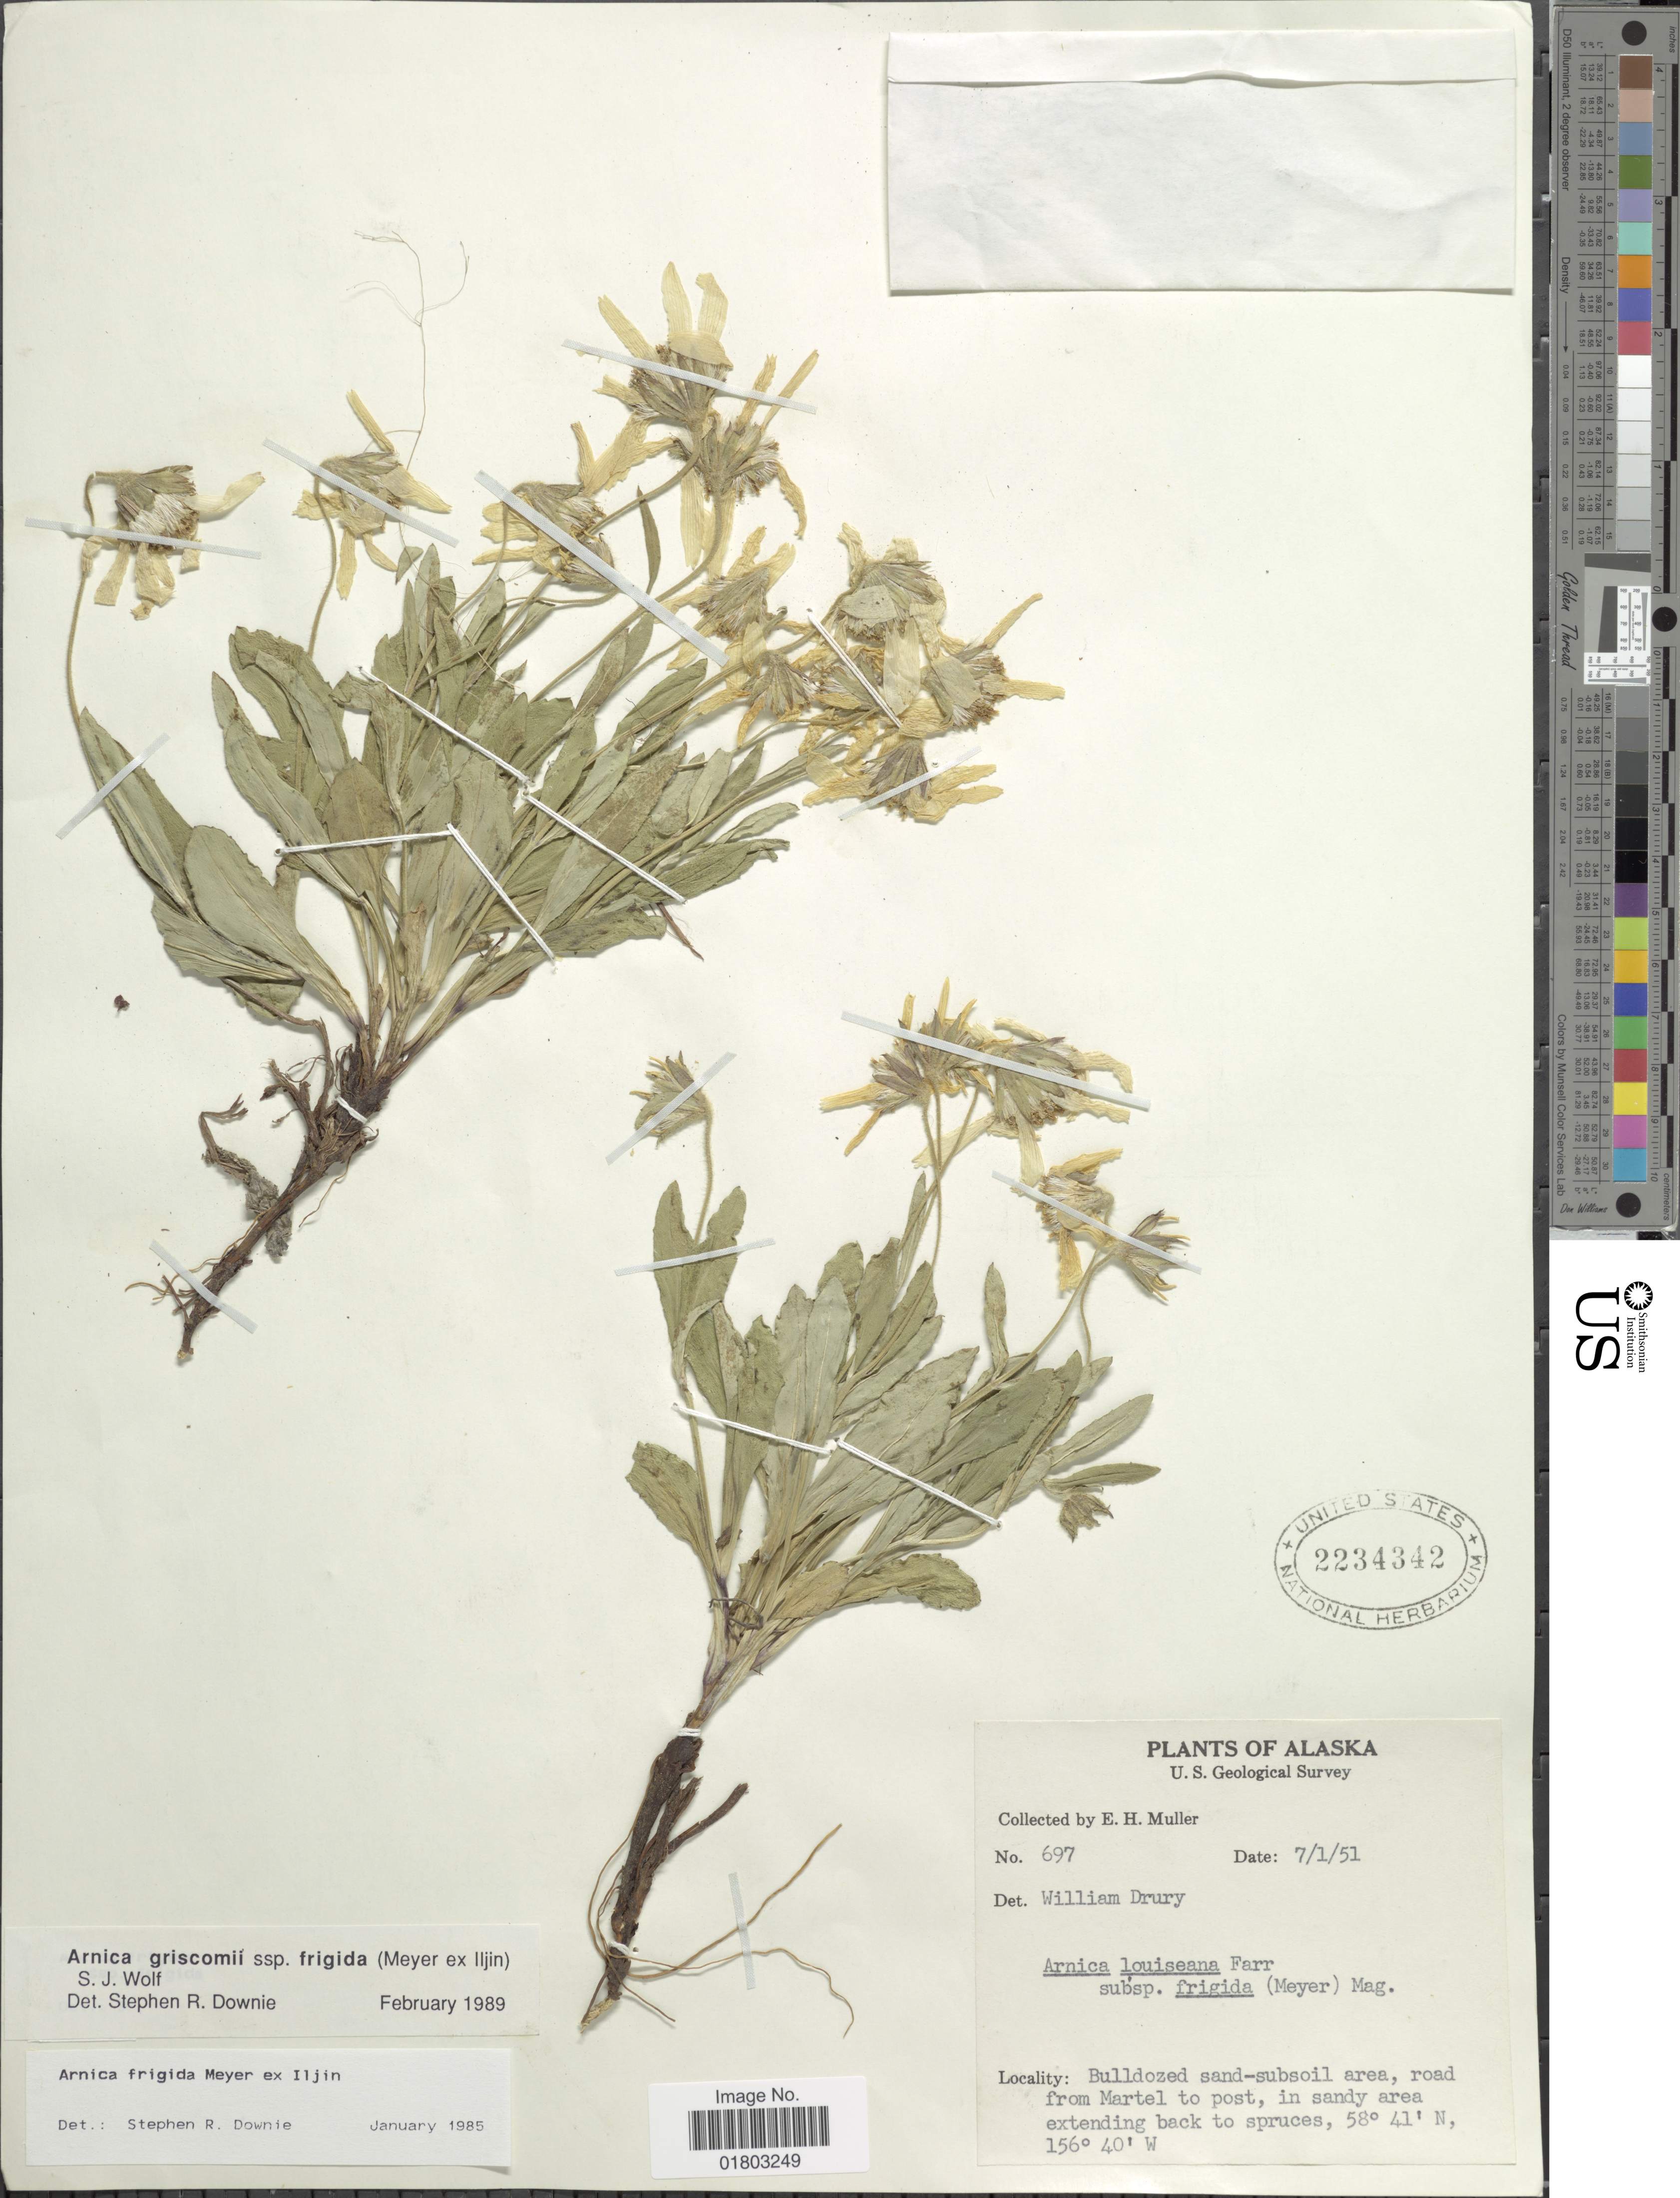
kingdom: Plantae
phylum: Tracheophyta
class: Magnoliopsida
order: Asterales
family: Asteraceae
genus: Arnica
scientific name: Arnica griscomii subsp. frigida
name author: (C.A. Mey. ex Iljin) S.J. Wolf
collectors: E. H. Muller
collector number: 697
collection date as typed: Transcribed d/m/y: 1/7/51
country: United States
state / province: Alaska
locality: Bulldozed sand-subsoil area, road from Martel to post, in sandy area extending back to spruces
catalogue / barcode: US 2234342